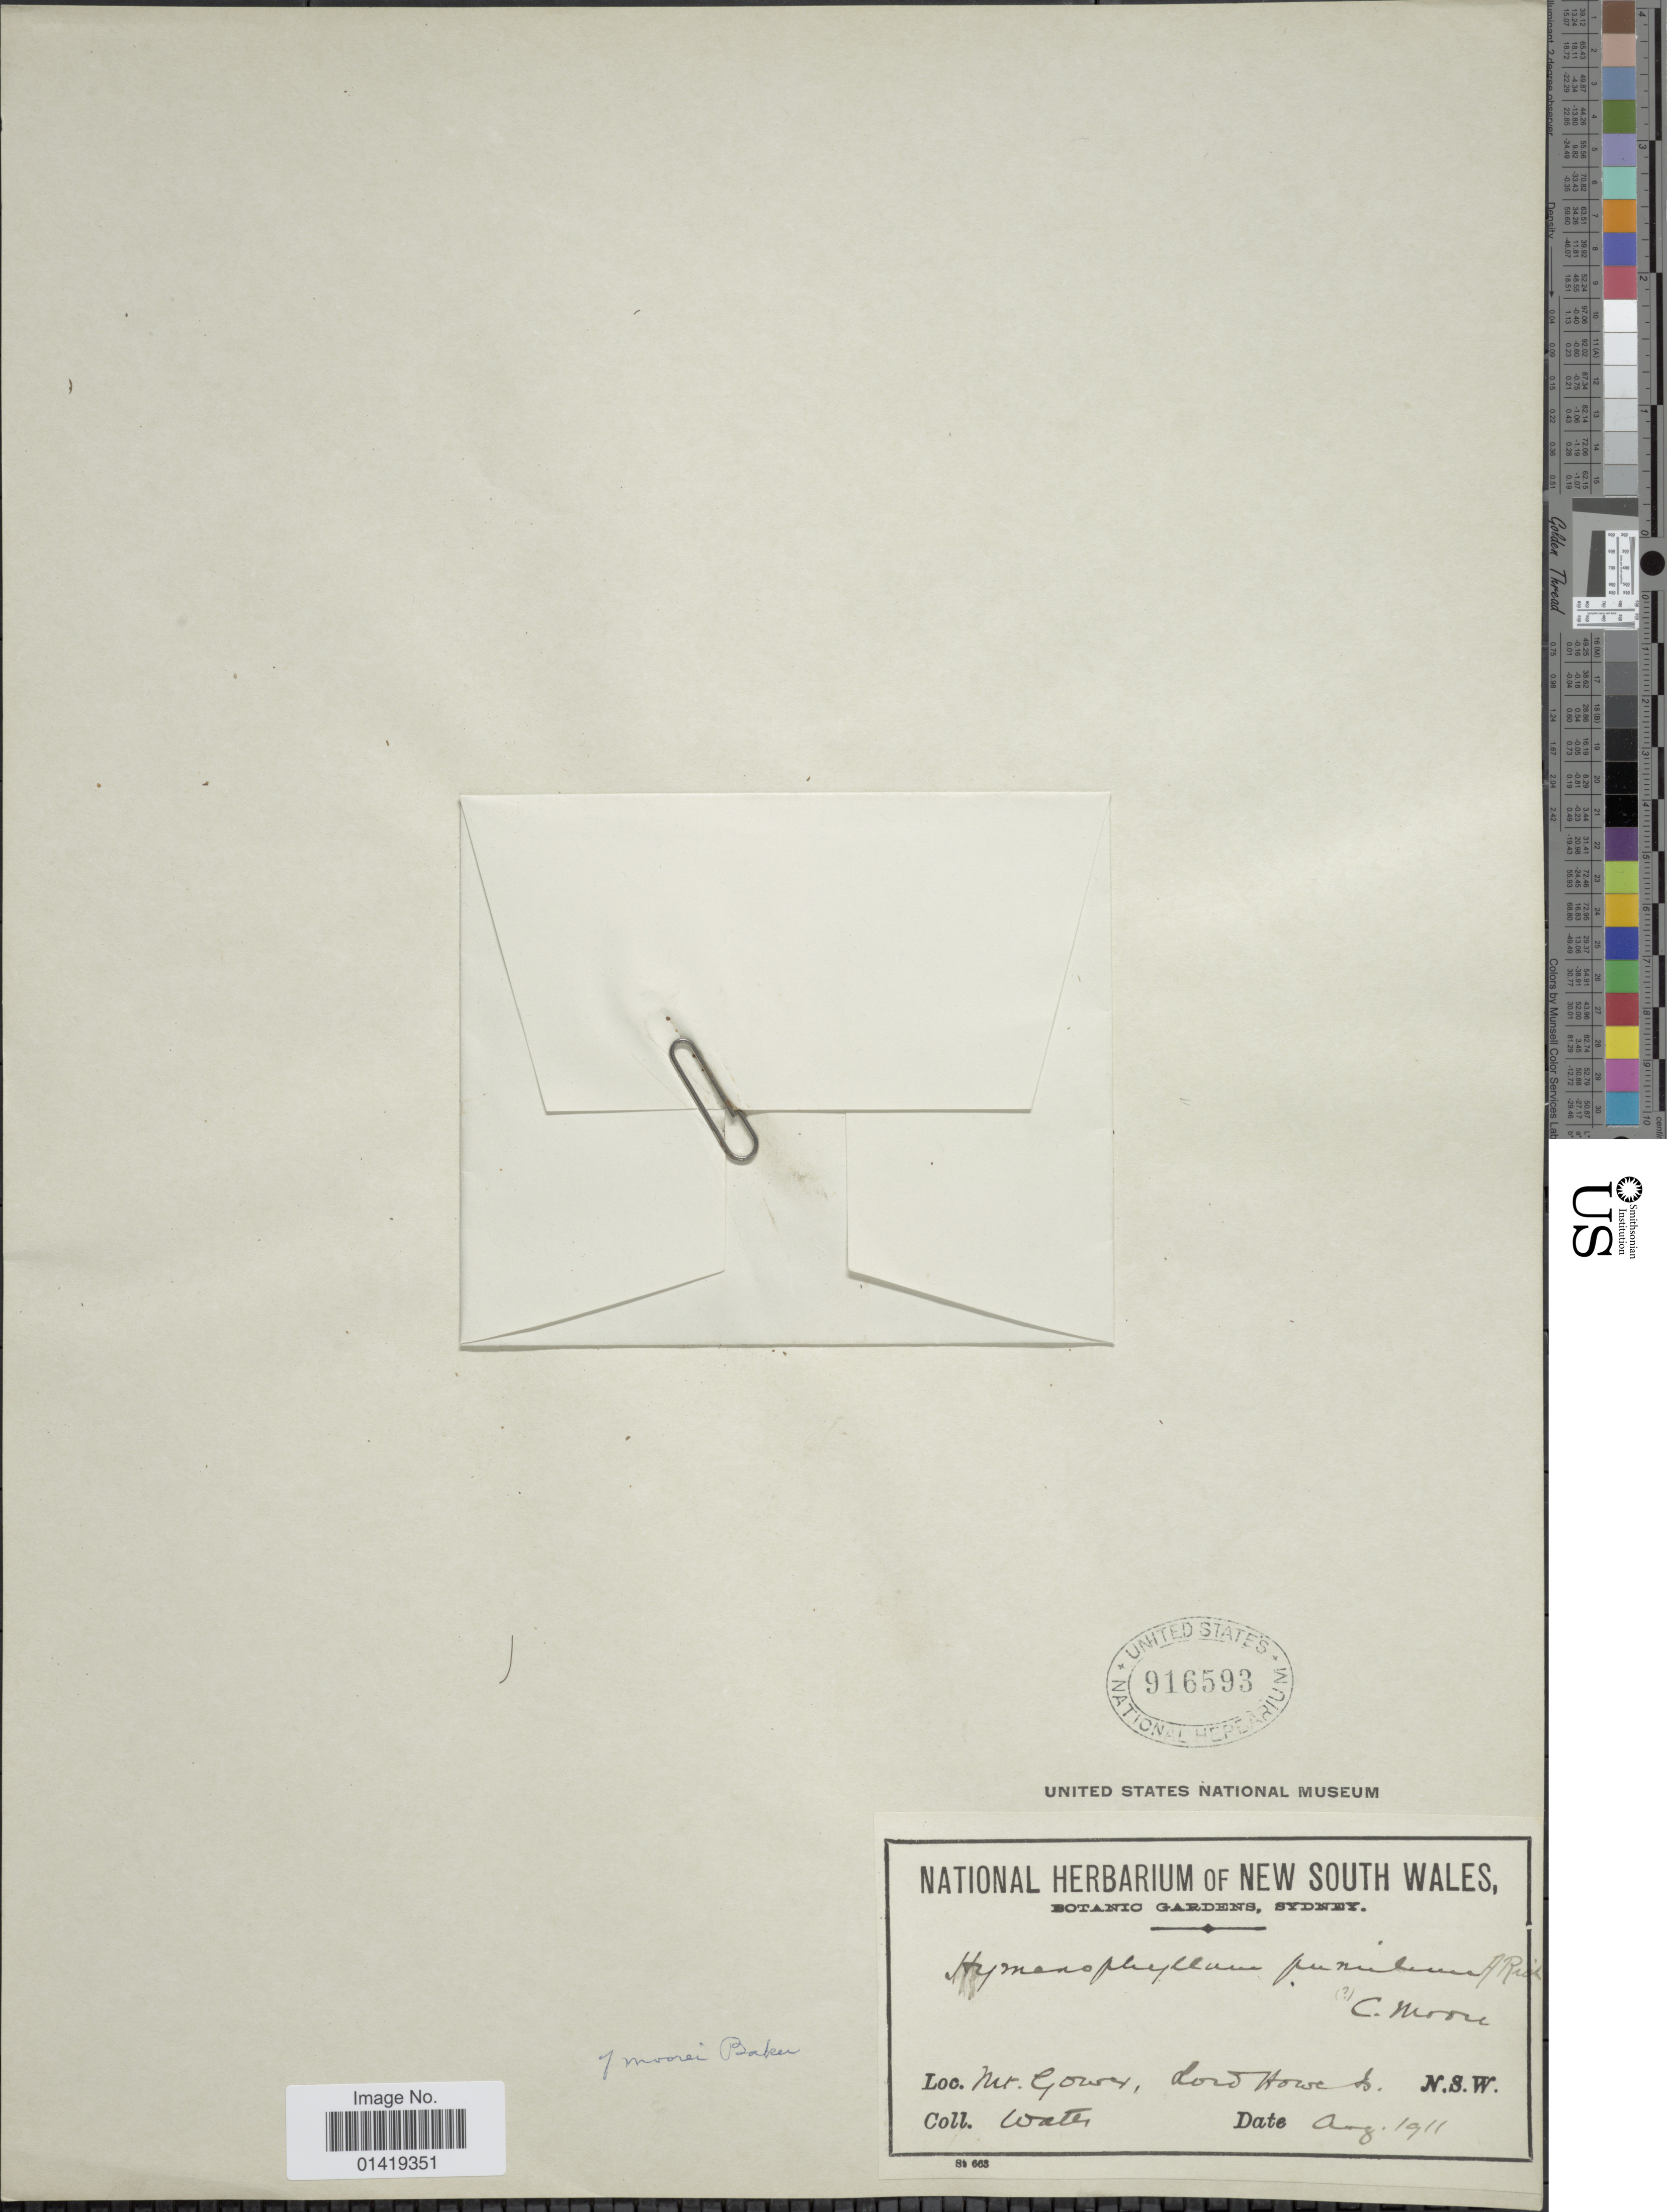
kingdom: Plantae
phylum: Tracheophyta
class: Polypodiopsida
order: Hymenophyllales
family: Hymenophyllaceae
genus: Hymenophyllum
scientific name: Hymenophyllum moorei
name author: Baker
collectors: Walter, --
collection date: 1911-08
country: Australia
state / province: New South Wales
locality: Mt. Gower, Lord Howe I. NSW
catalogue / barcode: US 916593